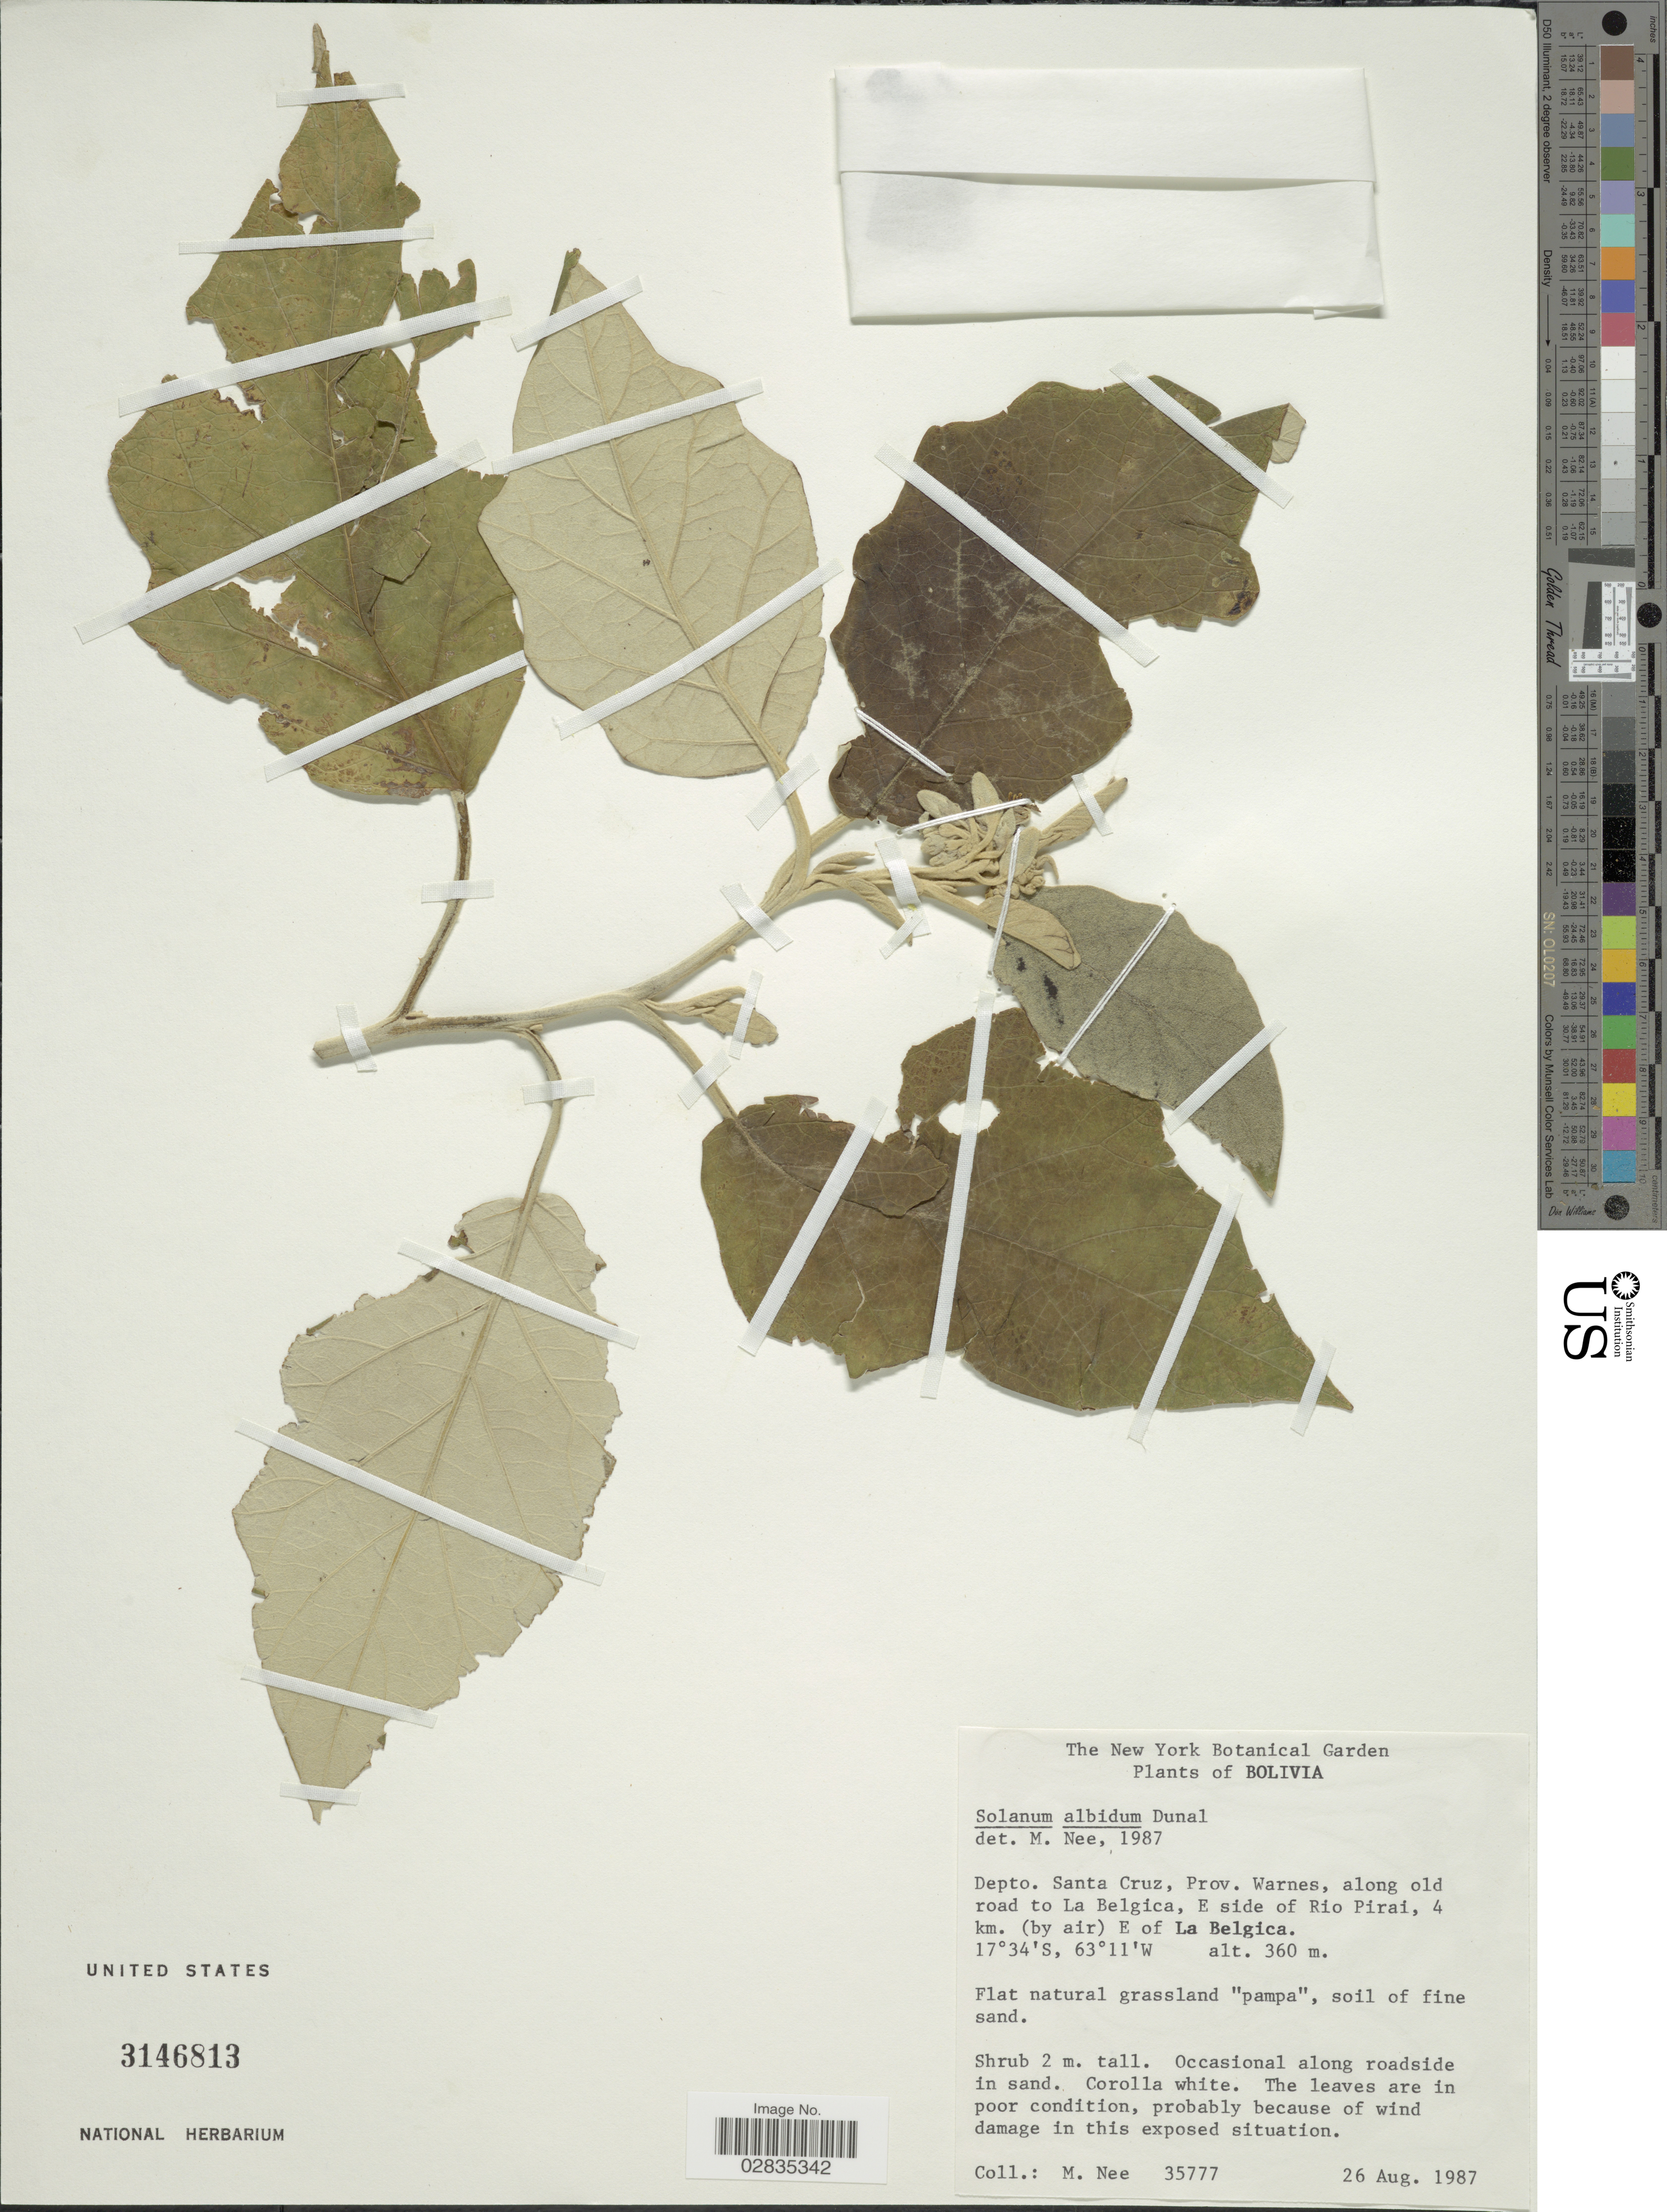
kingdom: Plantae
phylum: Tracheophyta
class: Magnoliopsida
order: Solanales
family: Solanaceae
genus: Solanum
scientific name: Solanum albidum var. albidum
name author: Dunal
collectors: M. Nee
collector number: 35777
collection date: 1987-08-26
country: Bolivia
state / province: Santa Cruz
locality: Depto. Santa Cruz, Prov. Warnes, along old road to La Belgica, E side of Rio Pirai, 4 km. (by air) E of La Belgica.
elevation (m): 360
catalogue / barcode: US 3146813